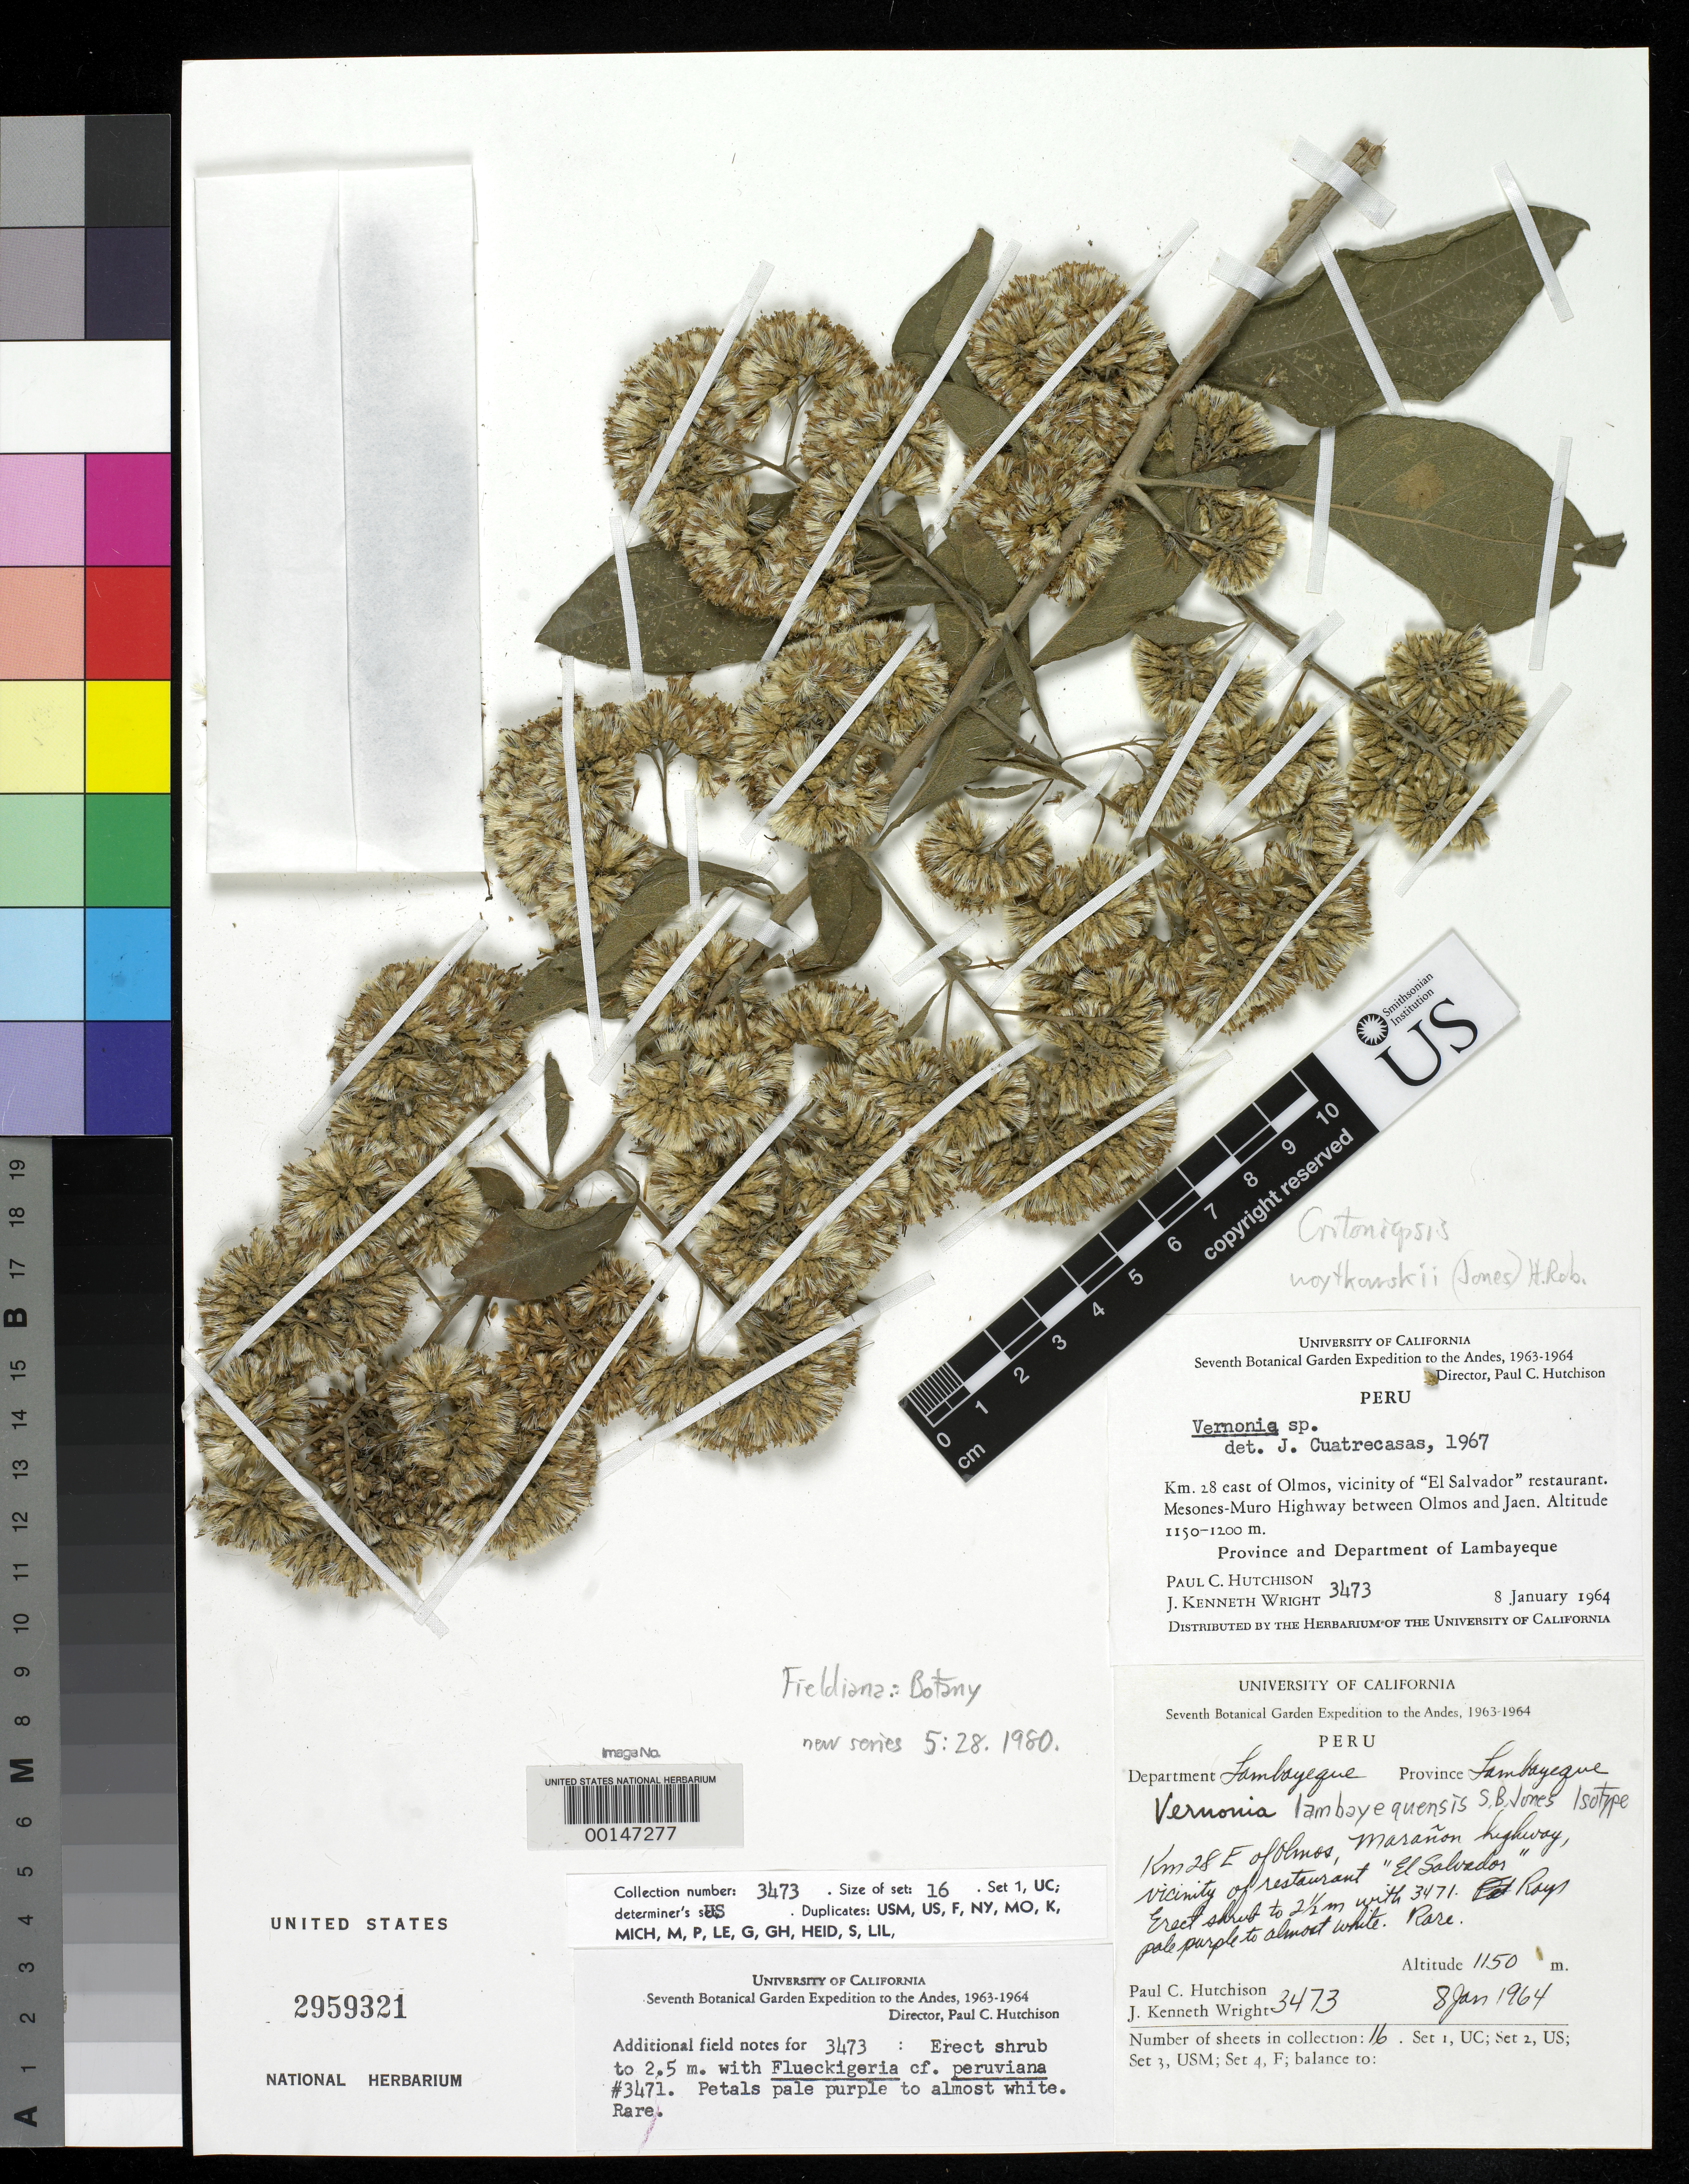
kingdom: Plantae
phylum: Tracheophyta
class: Magnoliopsida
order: Asterales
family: Asteraceae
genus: Vernonia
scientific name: Vernonia lambayequensis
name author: S.B. Jones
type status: Isotype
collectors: P. C. Hutchison & J. K. Wright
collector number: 3473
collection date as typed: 08 Jan 1964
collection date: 1964-01-08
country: Peru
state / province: Lambayeque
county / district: Lambayeque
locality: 28 km E of Olmos.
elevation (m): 1150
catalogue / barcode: US 2959321